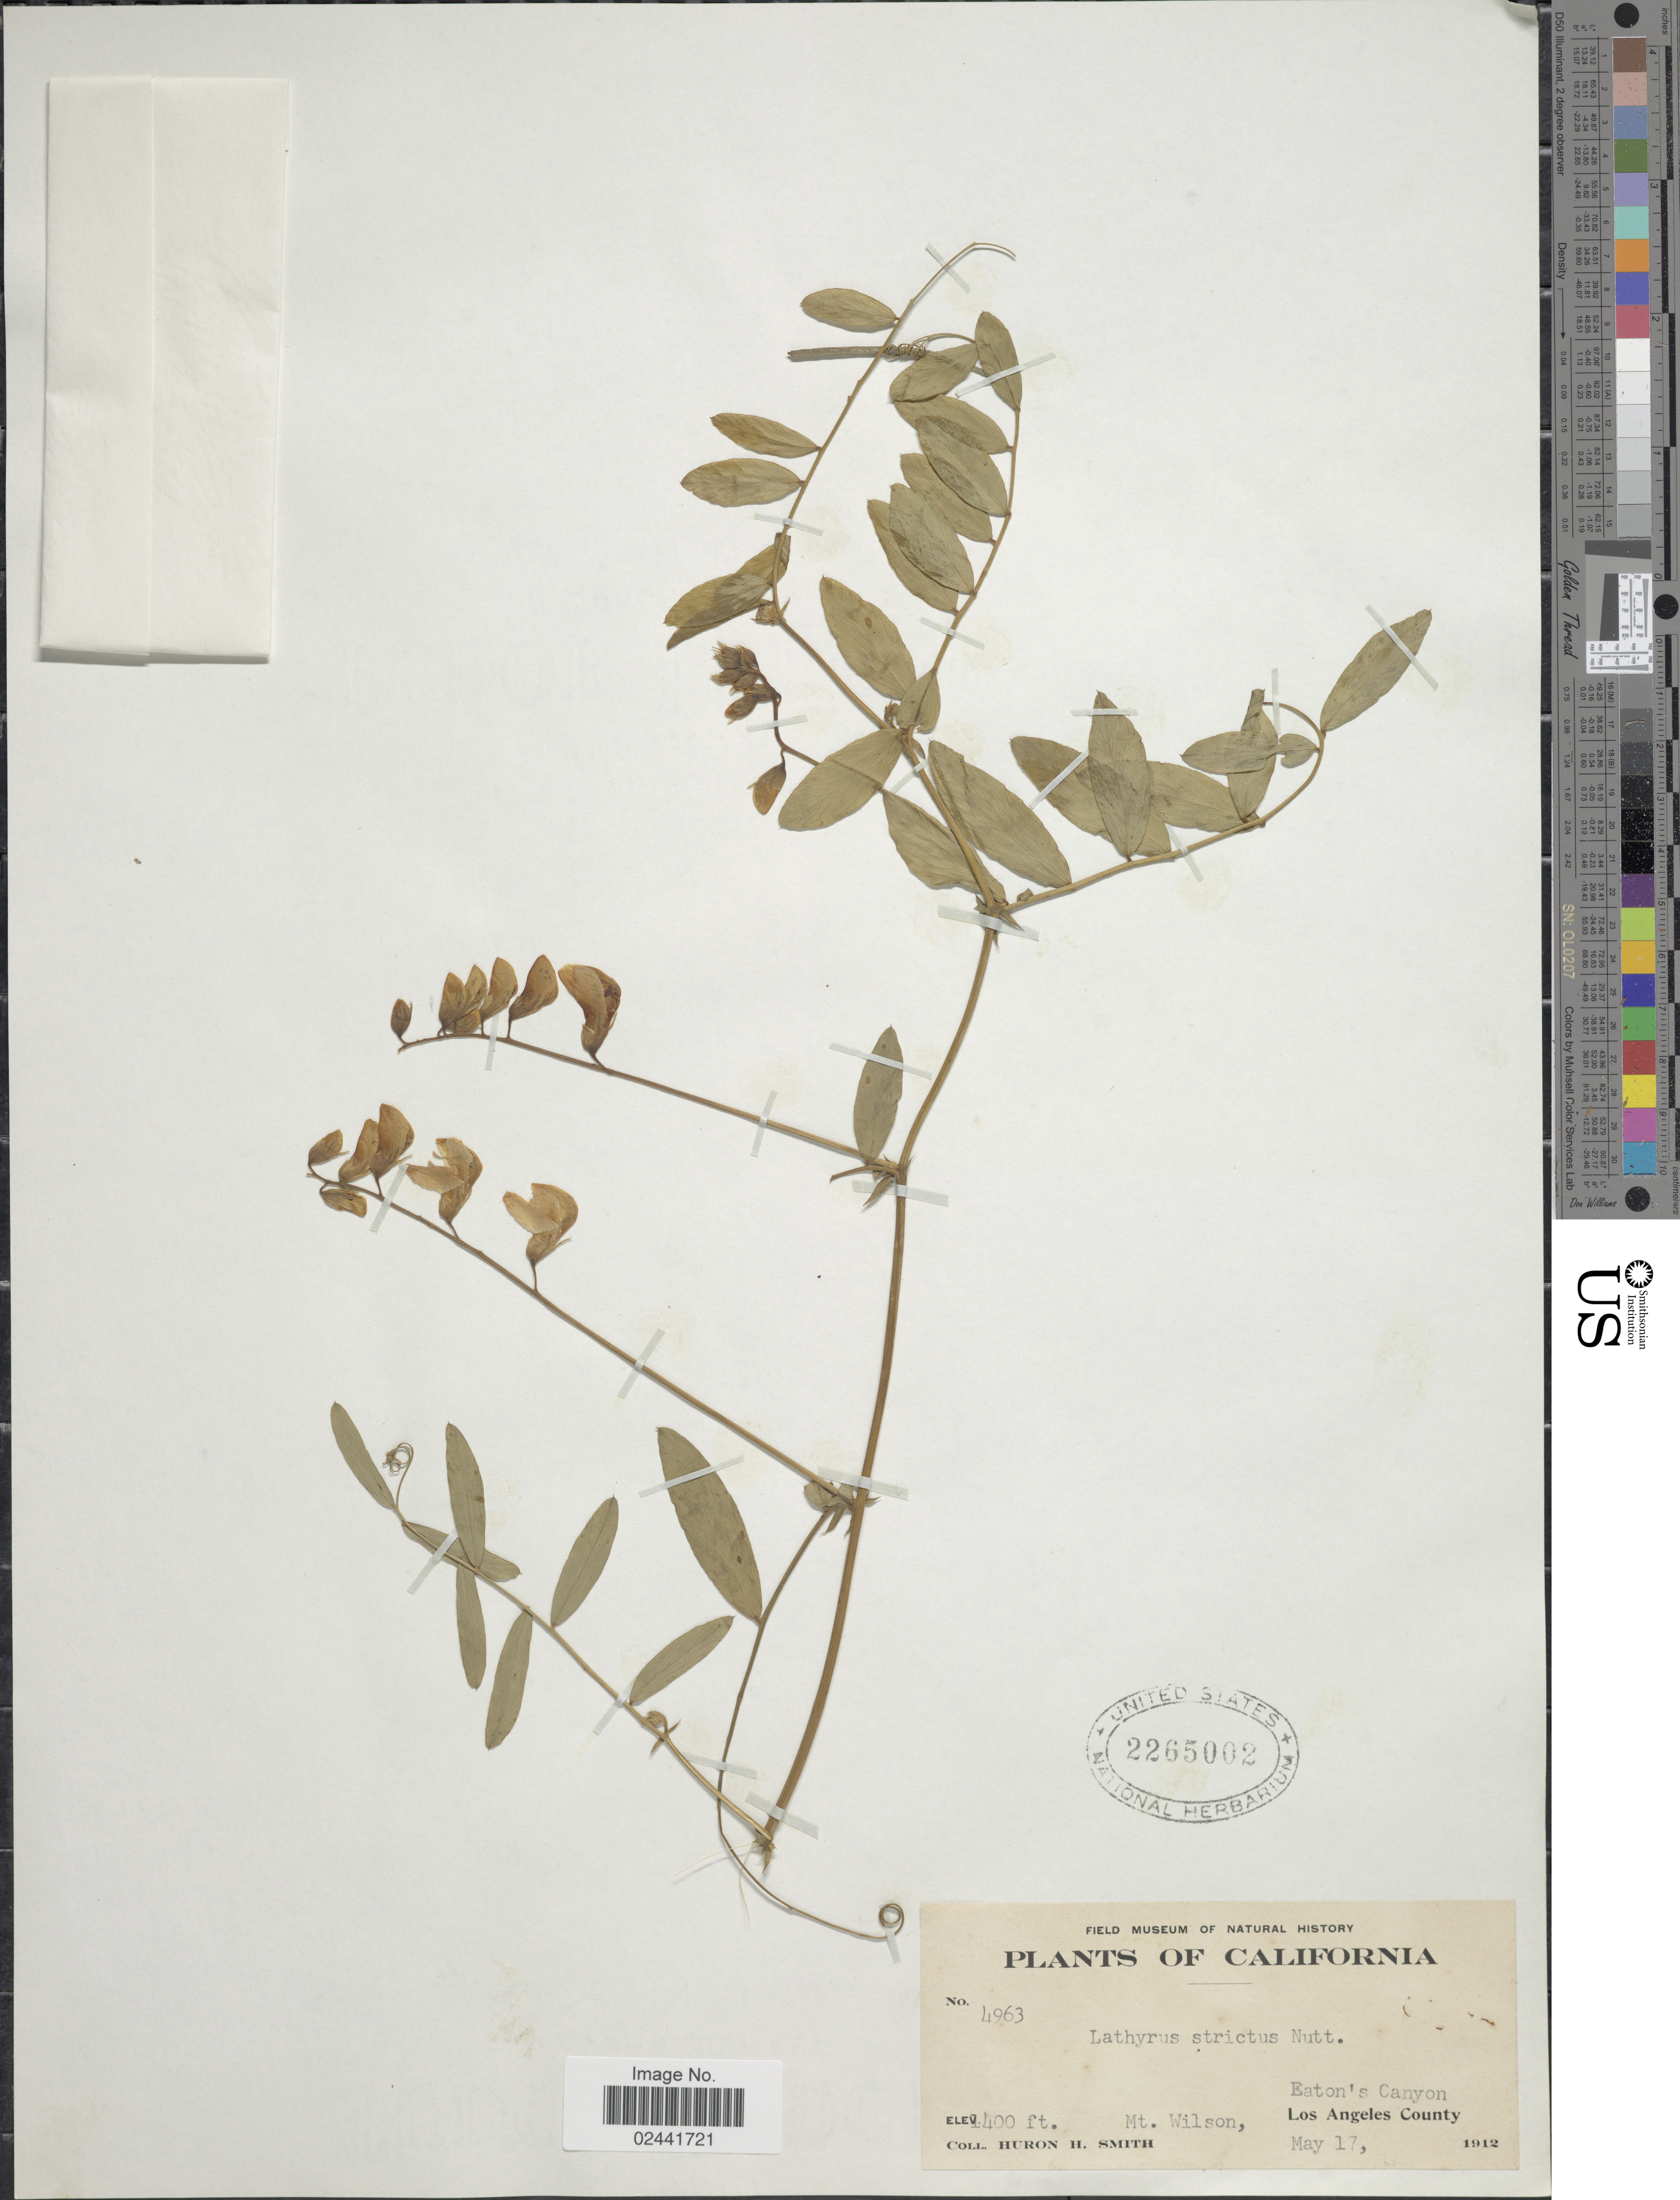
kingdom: Plantae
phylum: Tracheophyta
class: Magnoliopsida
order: Fabales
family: Fabaceae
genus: Lathyrus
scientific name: Lathyrus strictus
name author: G.H. Weber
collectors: Huron H. Smith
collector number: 4963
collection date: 1912-05-17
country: United States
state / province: California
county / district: Los Angeles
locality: Eaton's Canyon, Mt Wilson, Los Angeles County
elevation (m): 427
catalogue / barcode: US 2265002